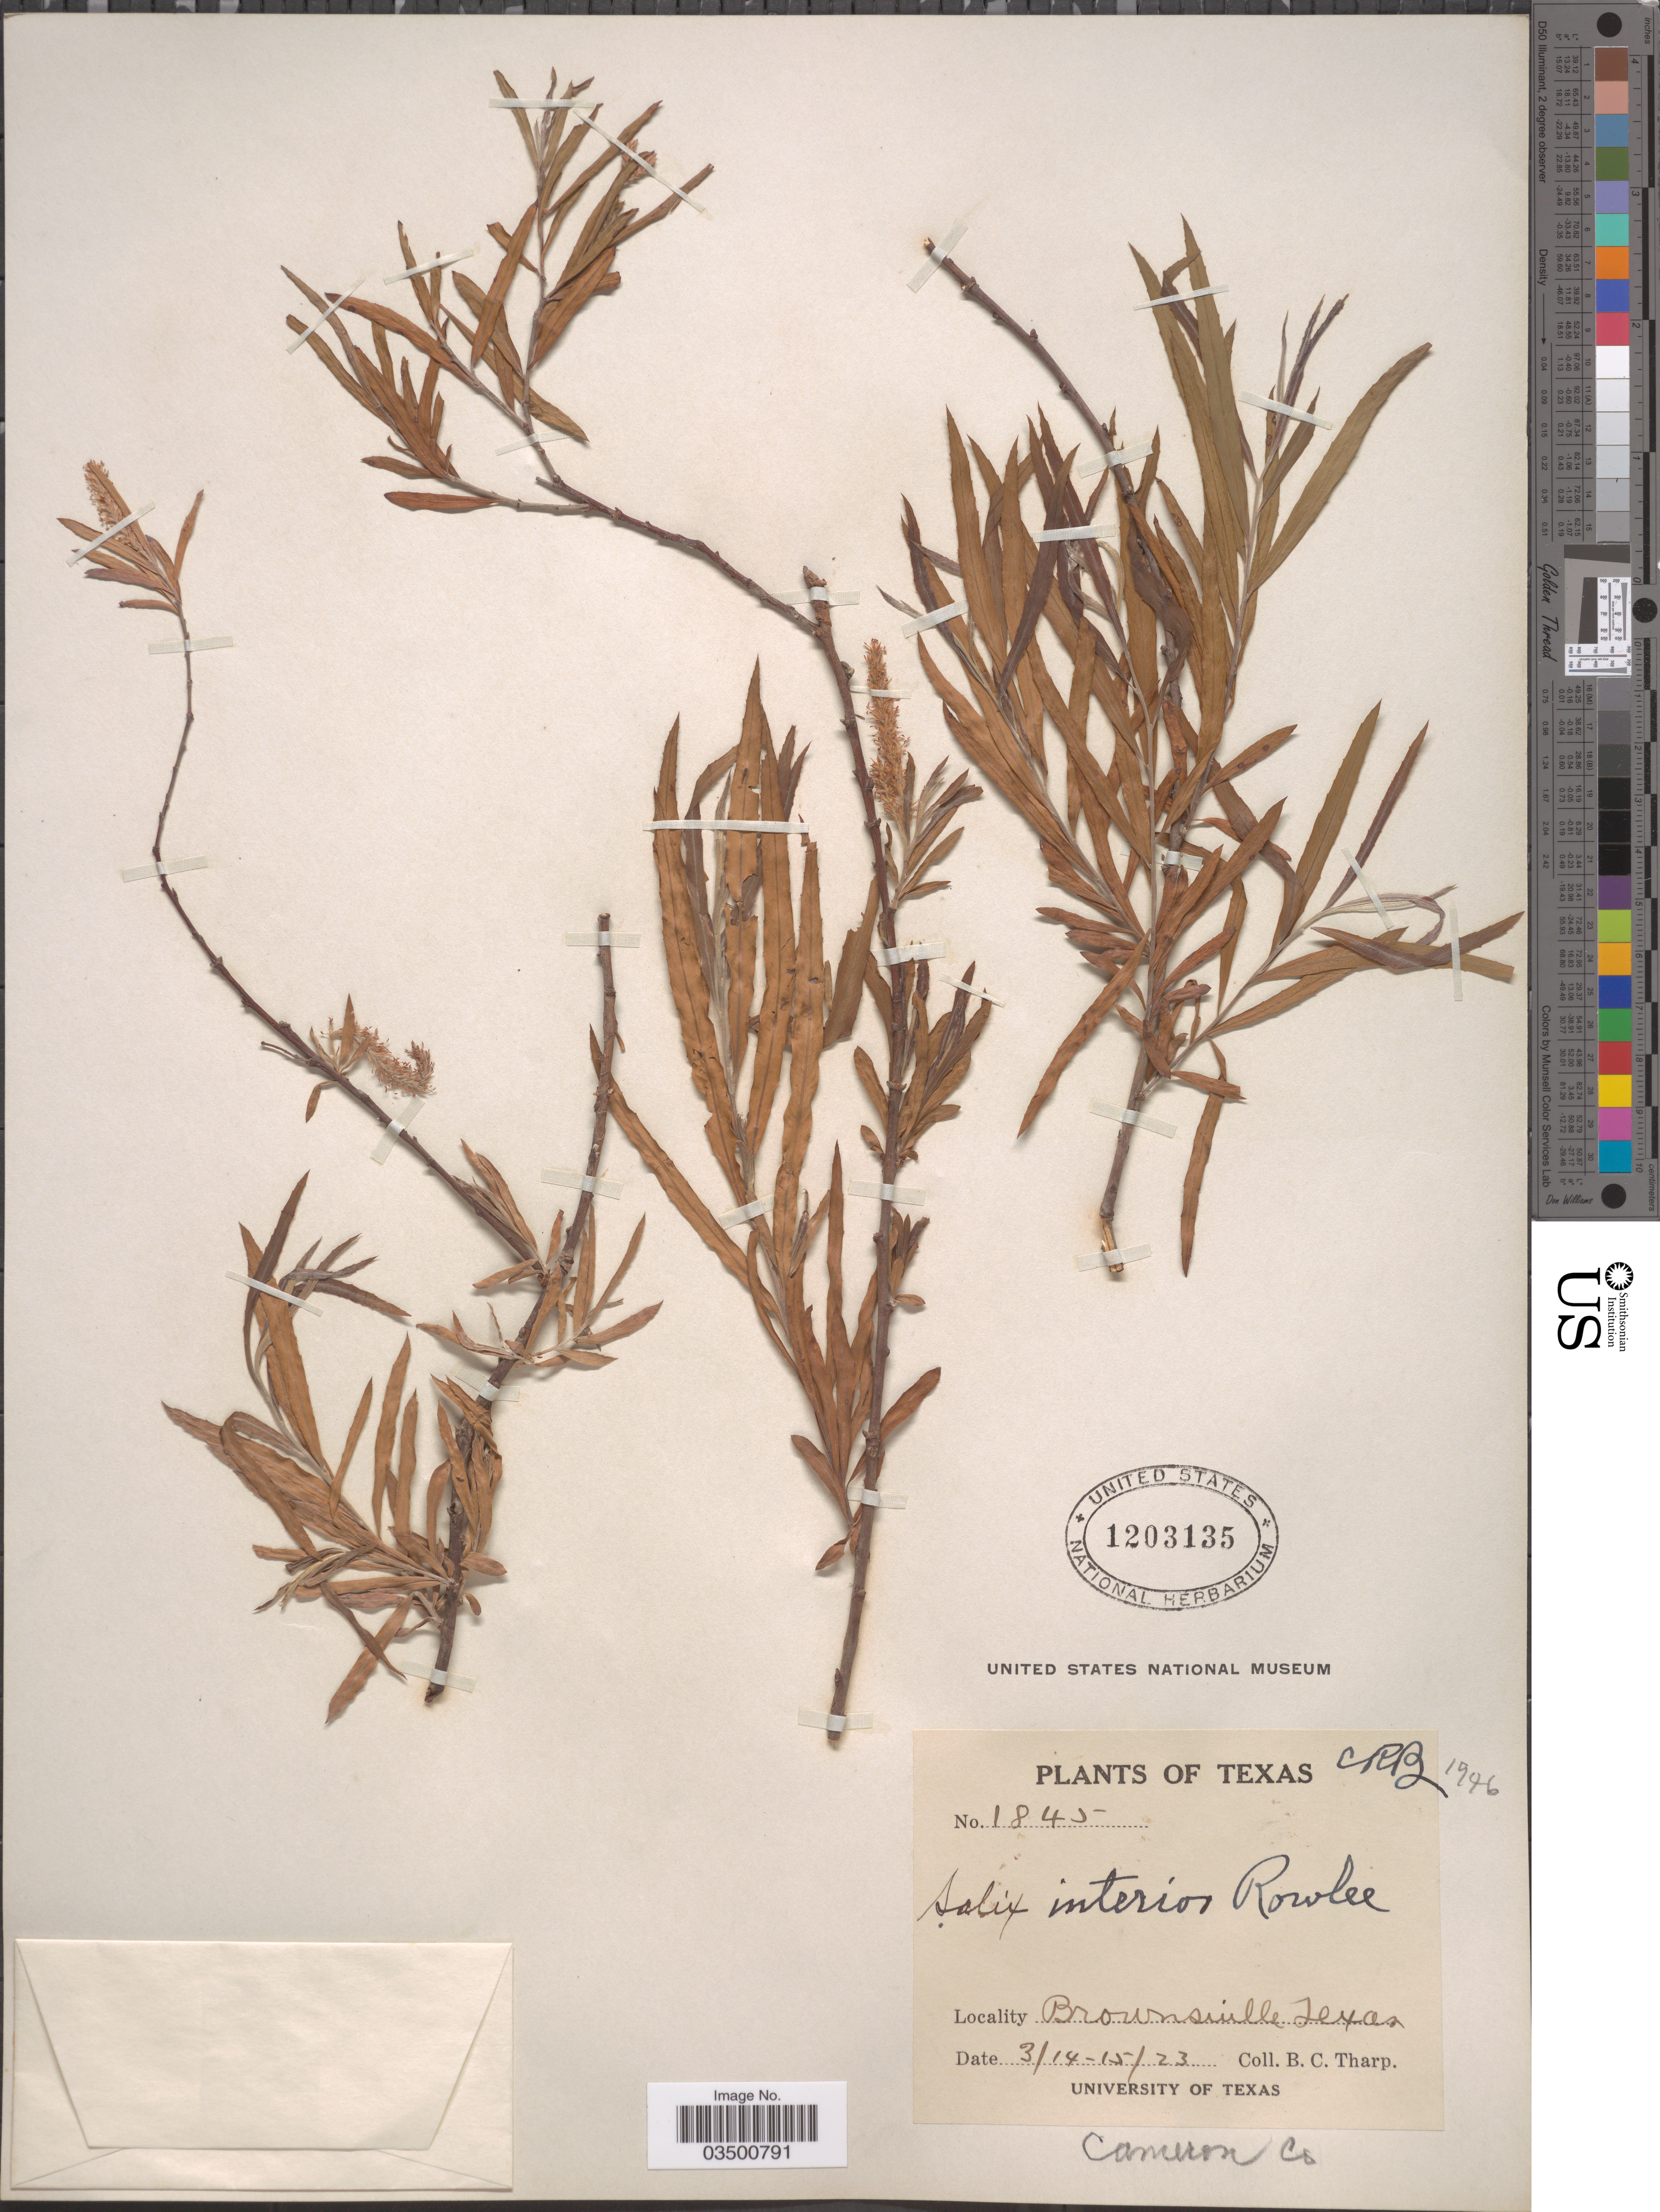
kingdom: Plantae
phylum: Tracheophyta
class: Magnoliopsida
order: Malpighiales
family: Salicaceae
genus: Salix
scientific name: Salix interior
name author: Rowlee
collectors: B. C. Tharp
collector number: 1845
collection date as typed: Transcribed d/m/y: 14/3/23 to 15/3/23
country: United States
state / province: Texas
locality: Brownsville. Cameron Co.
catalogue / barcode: US 1203135